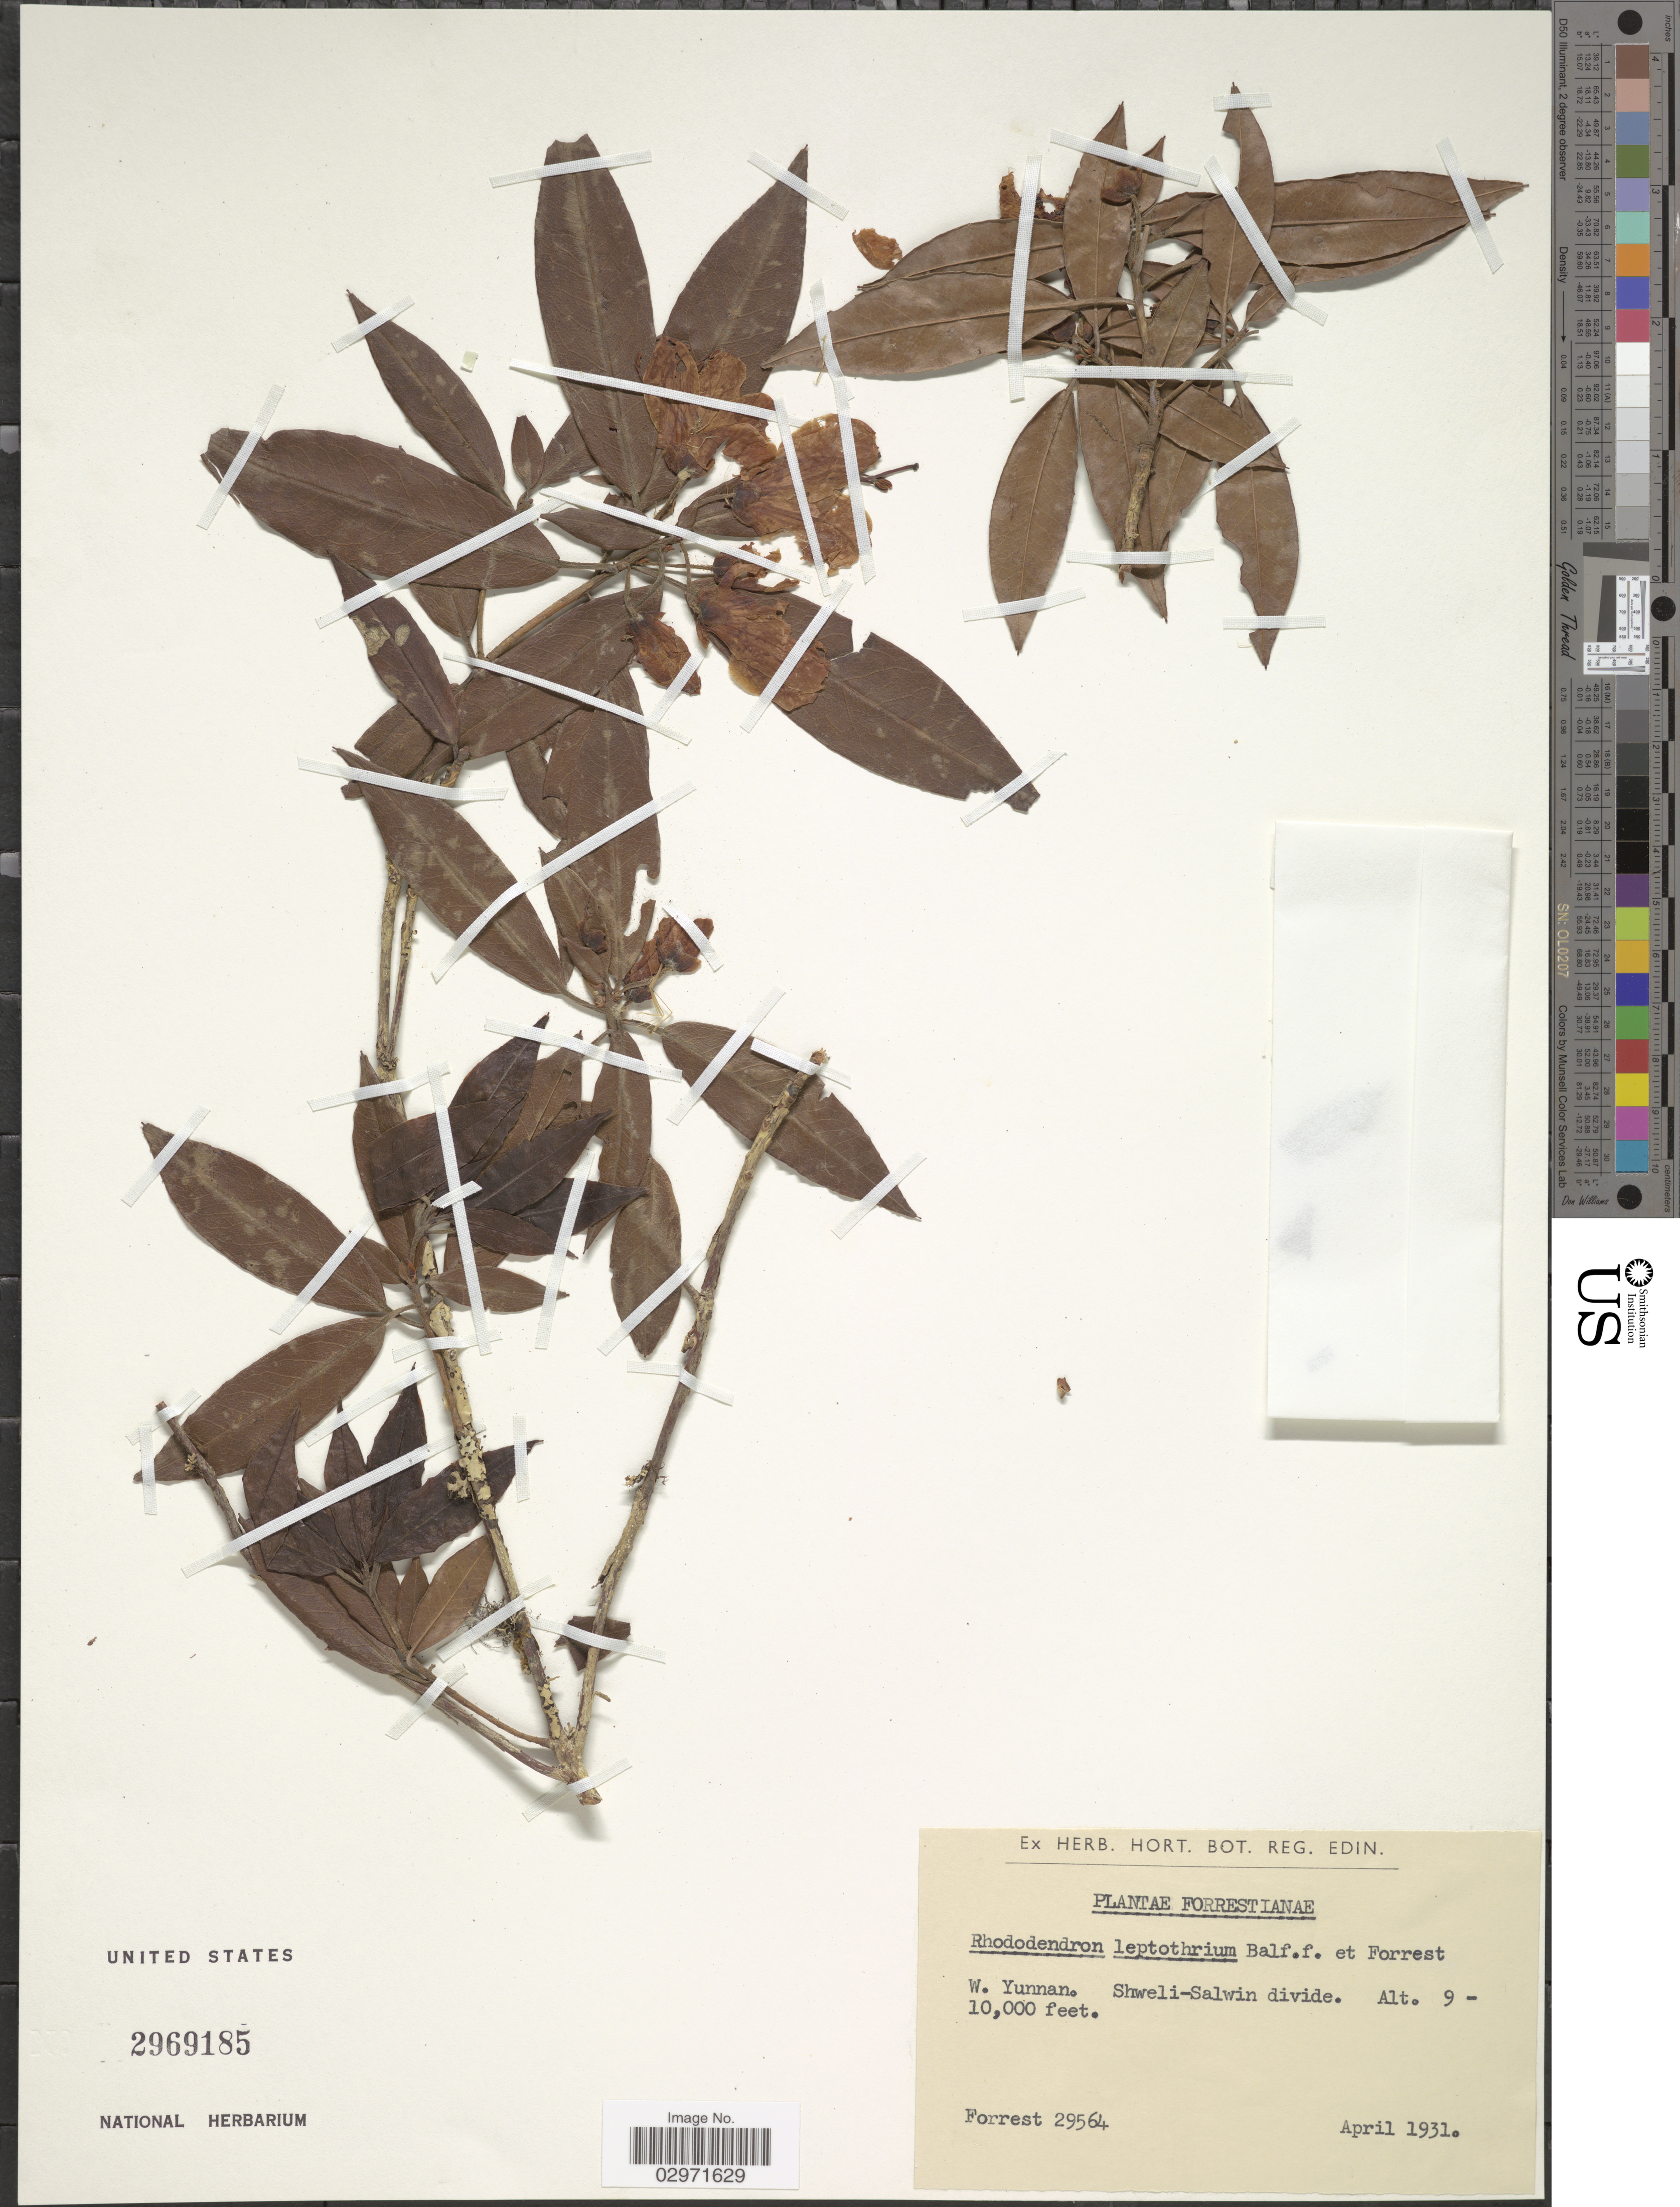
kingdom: Plantae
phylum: Tracheophyta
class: Magnoliopsida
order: Ericales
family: Ericaceae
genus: Rhododendron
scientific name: Rhododendron leptothrium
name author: Balf. f. & Forrest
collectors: -. Forrest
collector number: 29564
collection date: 1931-04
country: China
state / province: Yunnan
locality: W. Yunnan. Shweli-Salwin divide.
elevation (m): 2743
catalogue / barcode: US 2969185